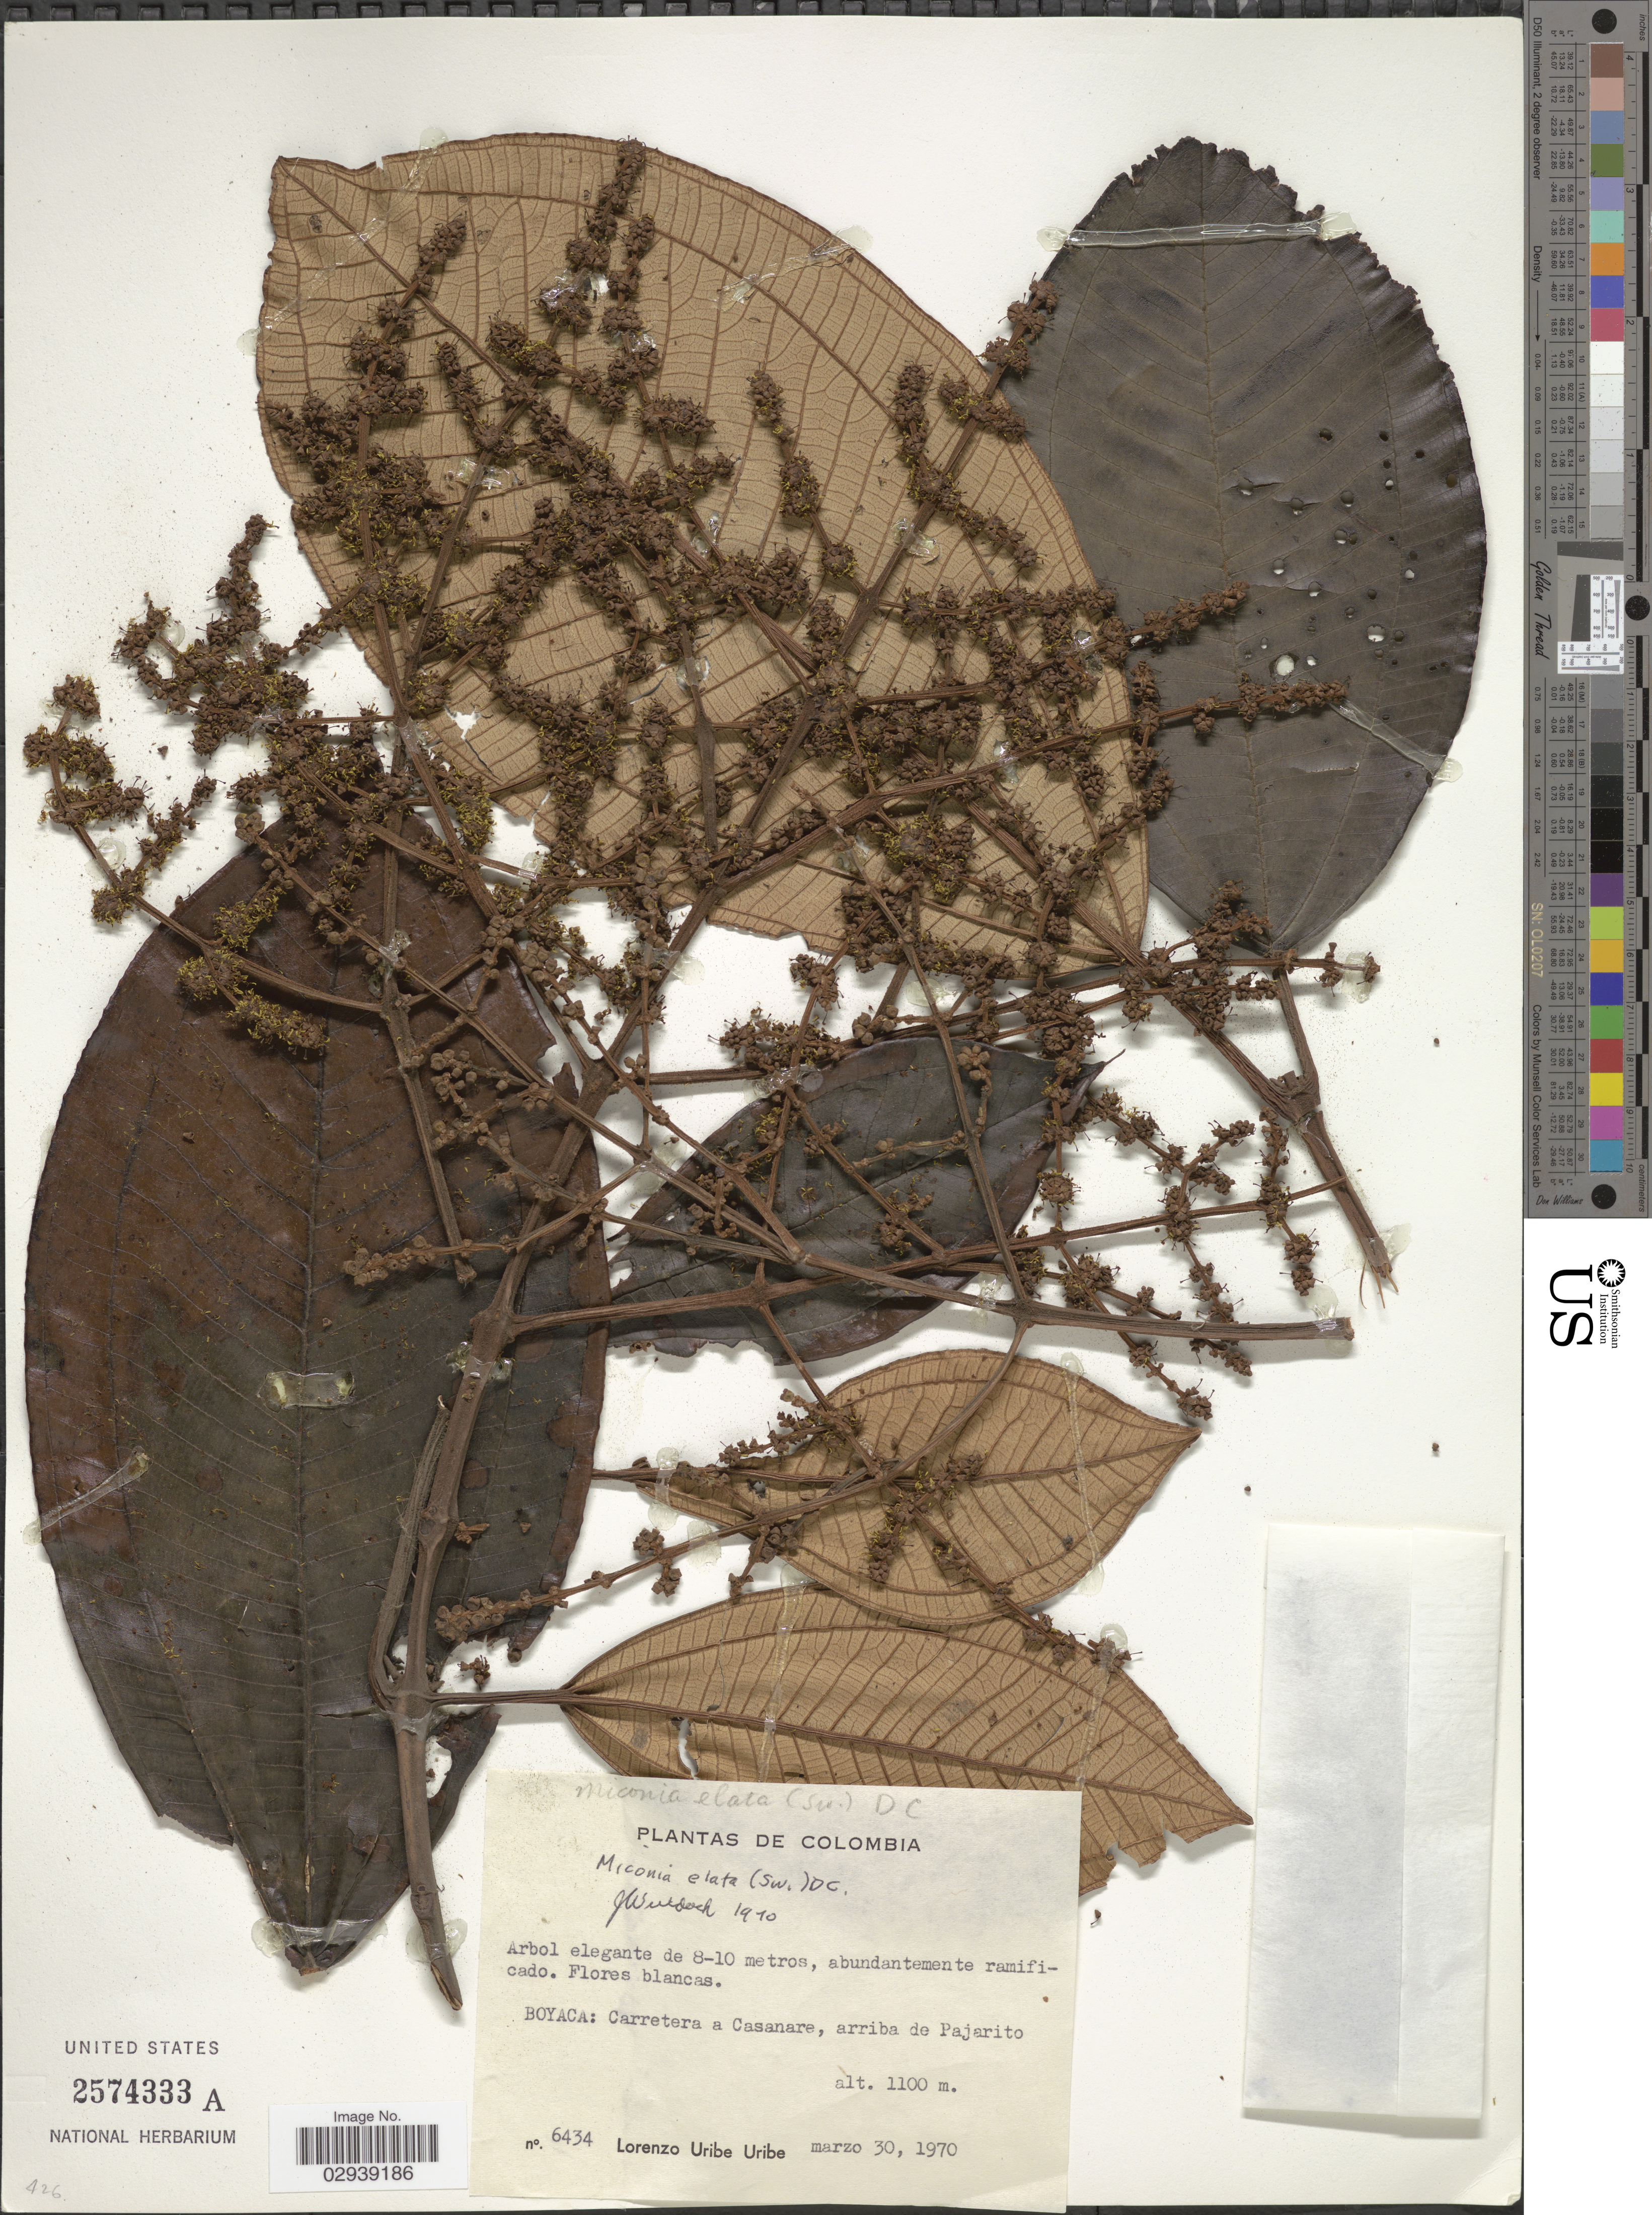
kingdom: Plantae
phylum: Tracheophyta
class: Magnoliopsida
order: Myrtales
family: Melastomataceae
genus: Miconia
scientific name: Miconia elata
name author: (Sw.) DC.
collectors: L. Uribe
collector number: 6434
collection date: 1970-03-30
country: Colombia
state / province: Boyacá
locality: Carretera a Casanare, arriba de Pajarito.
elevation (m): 1100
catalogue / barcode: US 2574333A